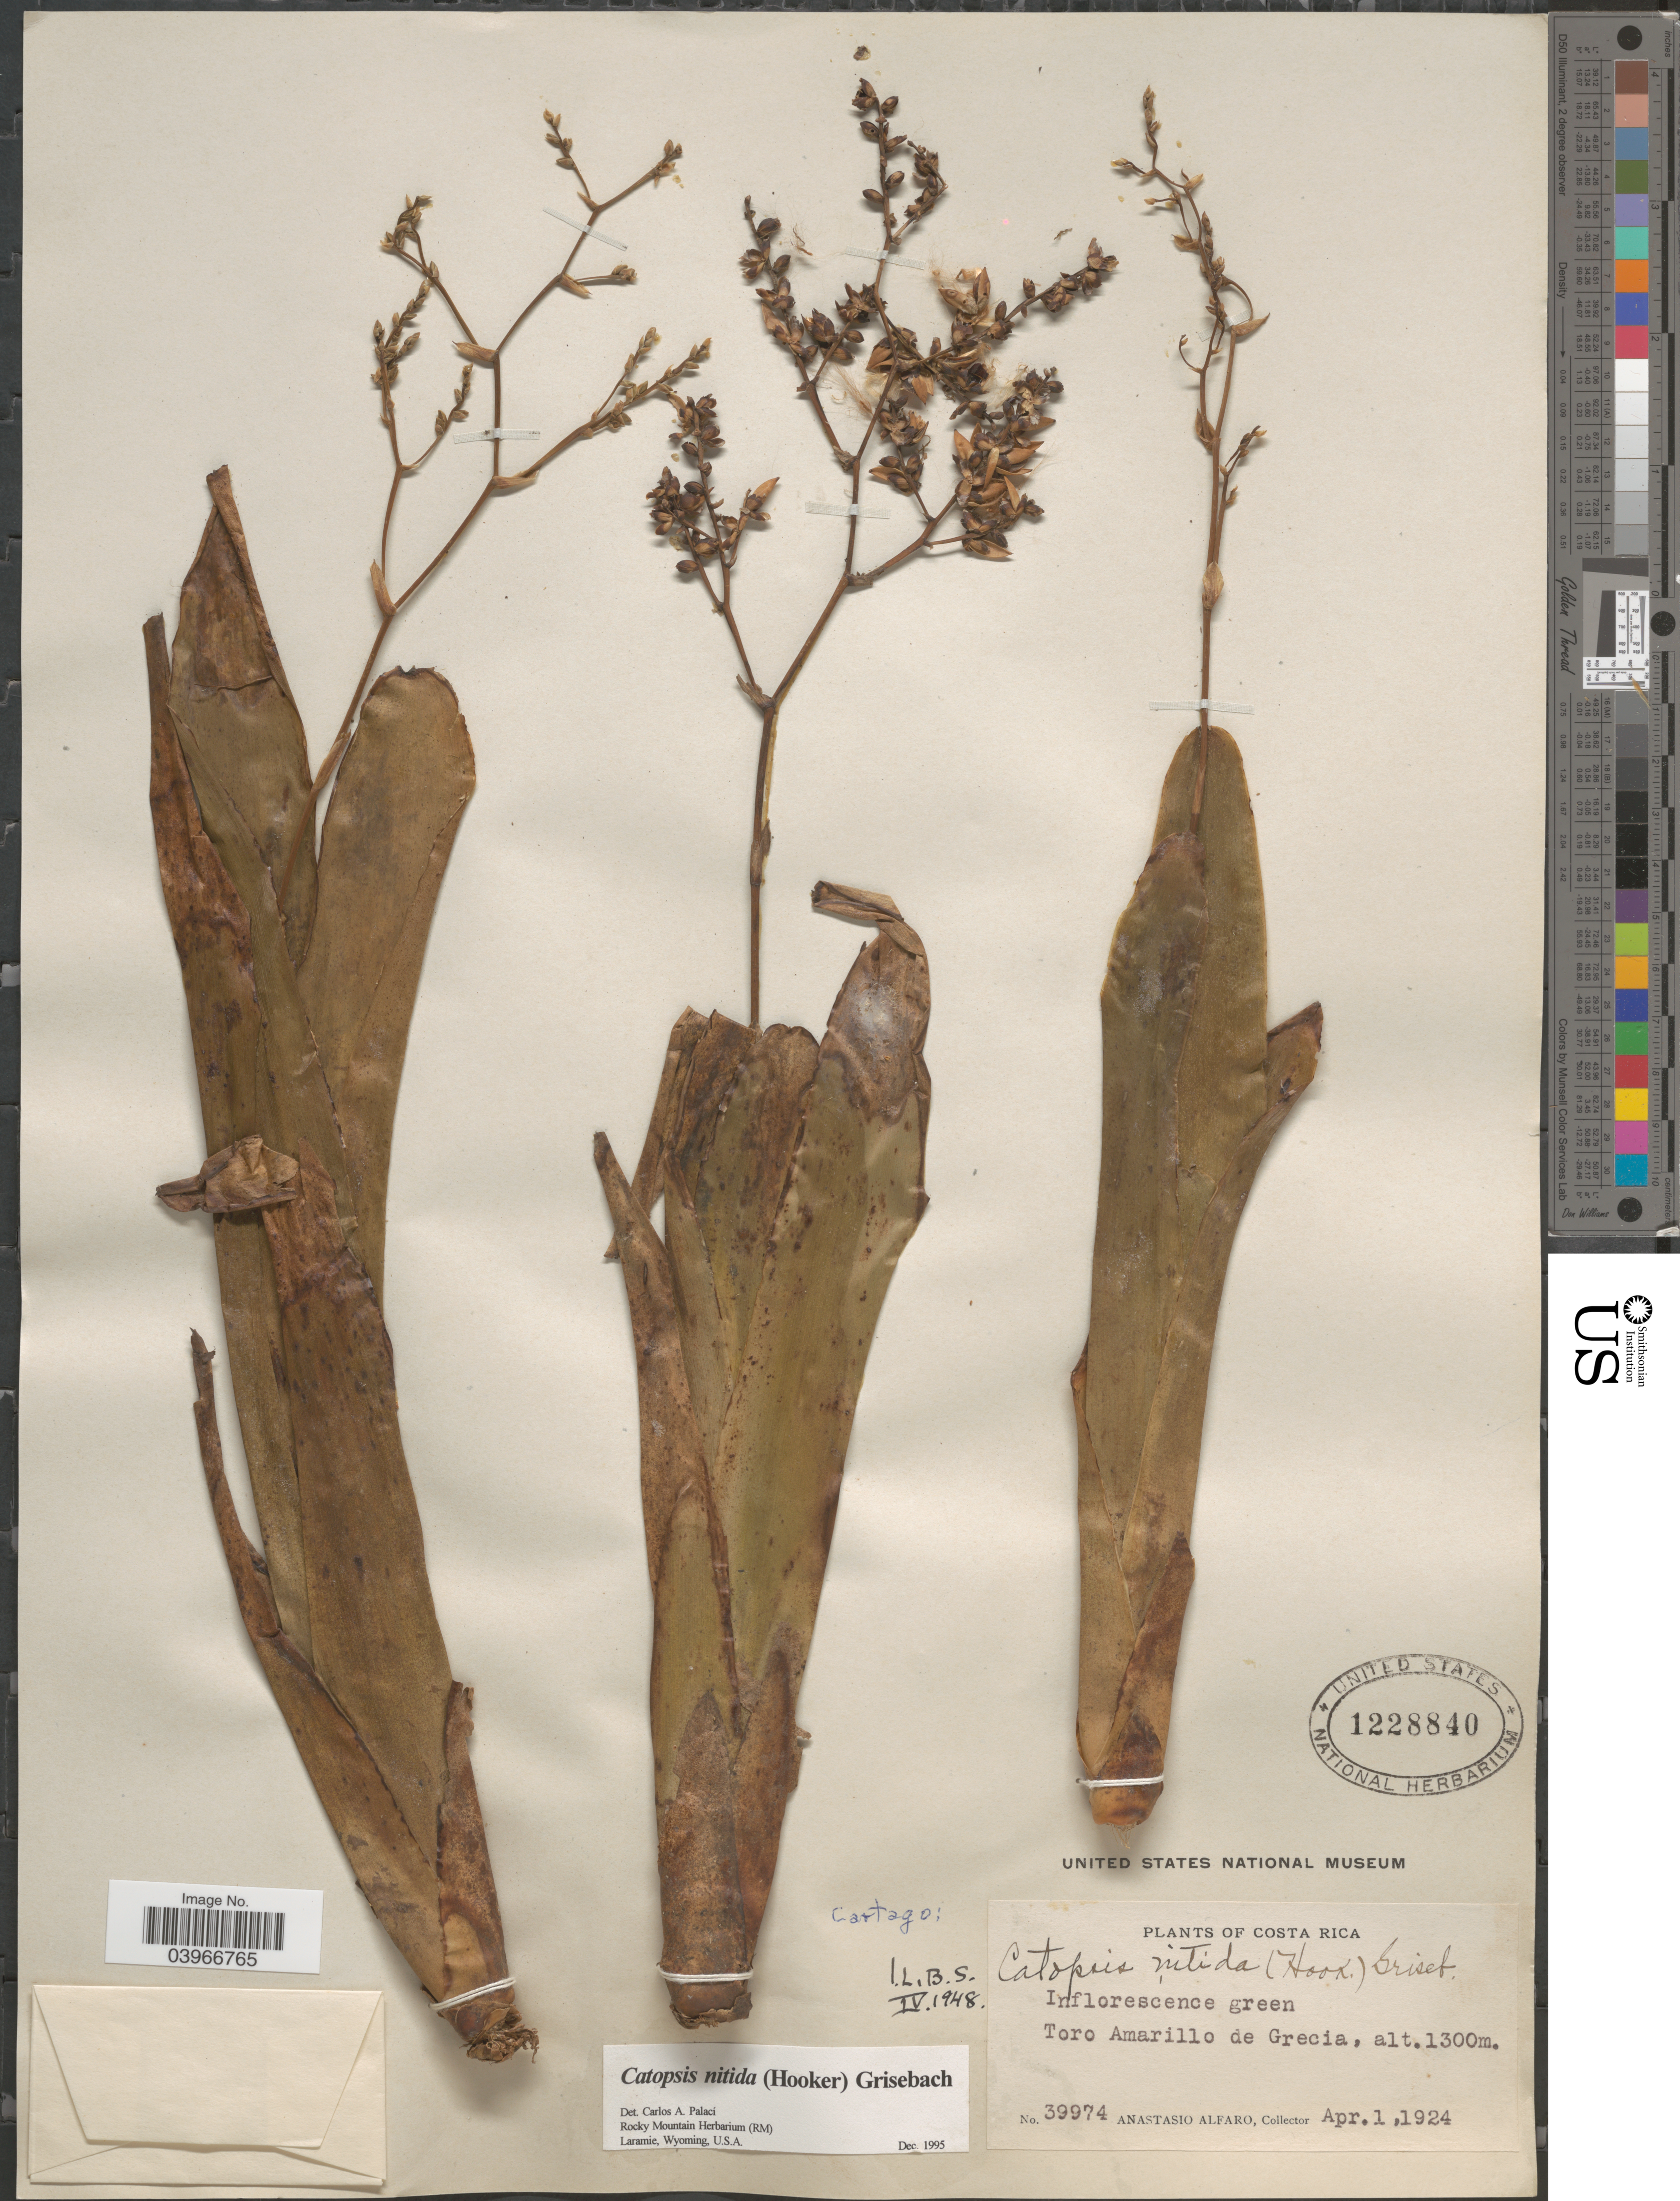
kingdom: Plantae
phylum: Tracheophyta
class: Liliopsida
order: Poales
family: Bromeliaceae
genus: Catopsis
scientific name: Catopsis nitida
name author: (Hook.) Griseb.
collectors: A. Alfaro Gonzalez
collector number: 39974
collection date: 1924-04-01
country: Costa Rica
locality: Toro Amarillo de Grecia.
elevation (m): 1300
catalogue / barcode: US 1228840